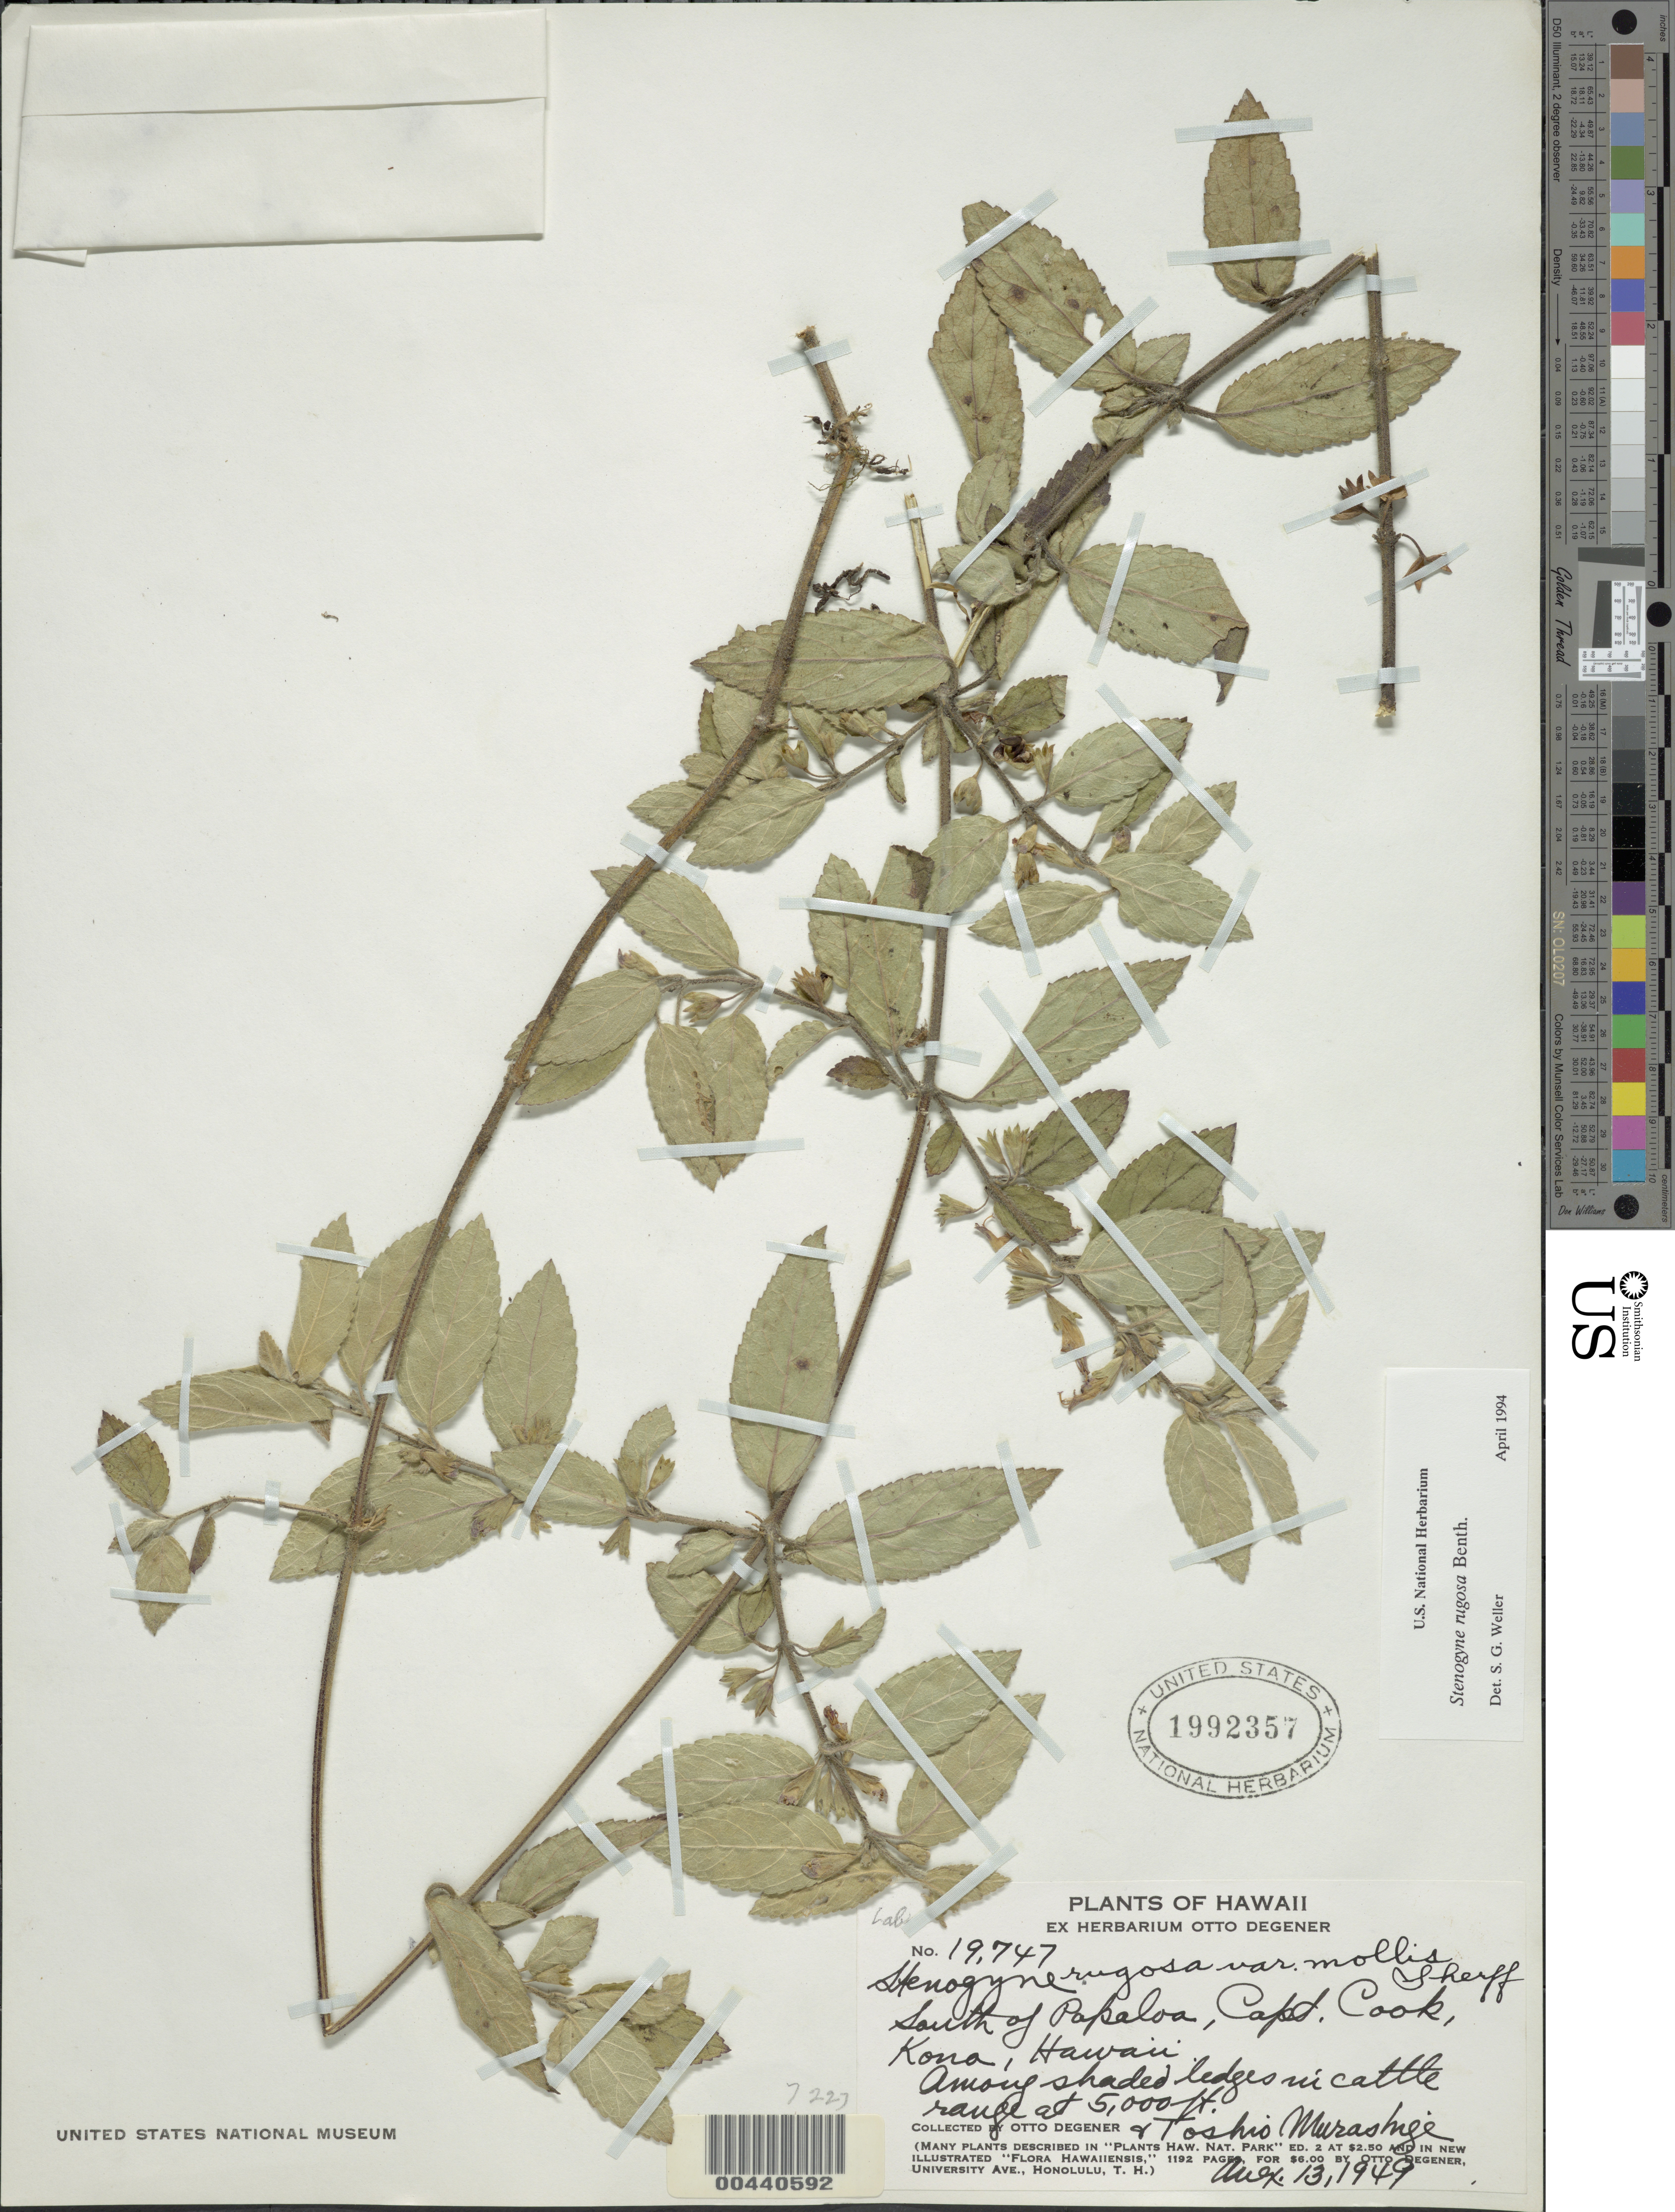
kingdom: Plantae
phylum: Tracheophyta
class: Magnoliopsida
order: Lamiales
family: Lamiaceae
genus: Stenogyne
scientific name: Stenogyne rugosa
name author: Benth.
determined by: Weller, Stephen G., (UNITED STATES)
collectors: O. Degener & T. Murashige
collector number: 19747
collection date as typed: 13 Aug 1949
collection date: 1949-08-13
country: United States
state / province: Hawaii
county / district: Hawaii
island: Hawaii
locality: South of Papaloa, Capt. Cook, Kona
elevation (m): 1524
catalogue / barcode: US 1992357